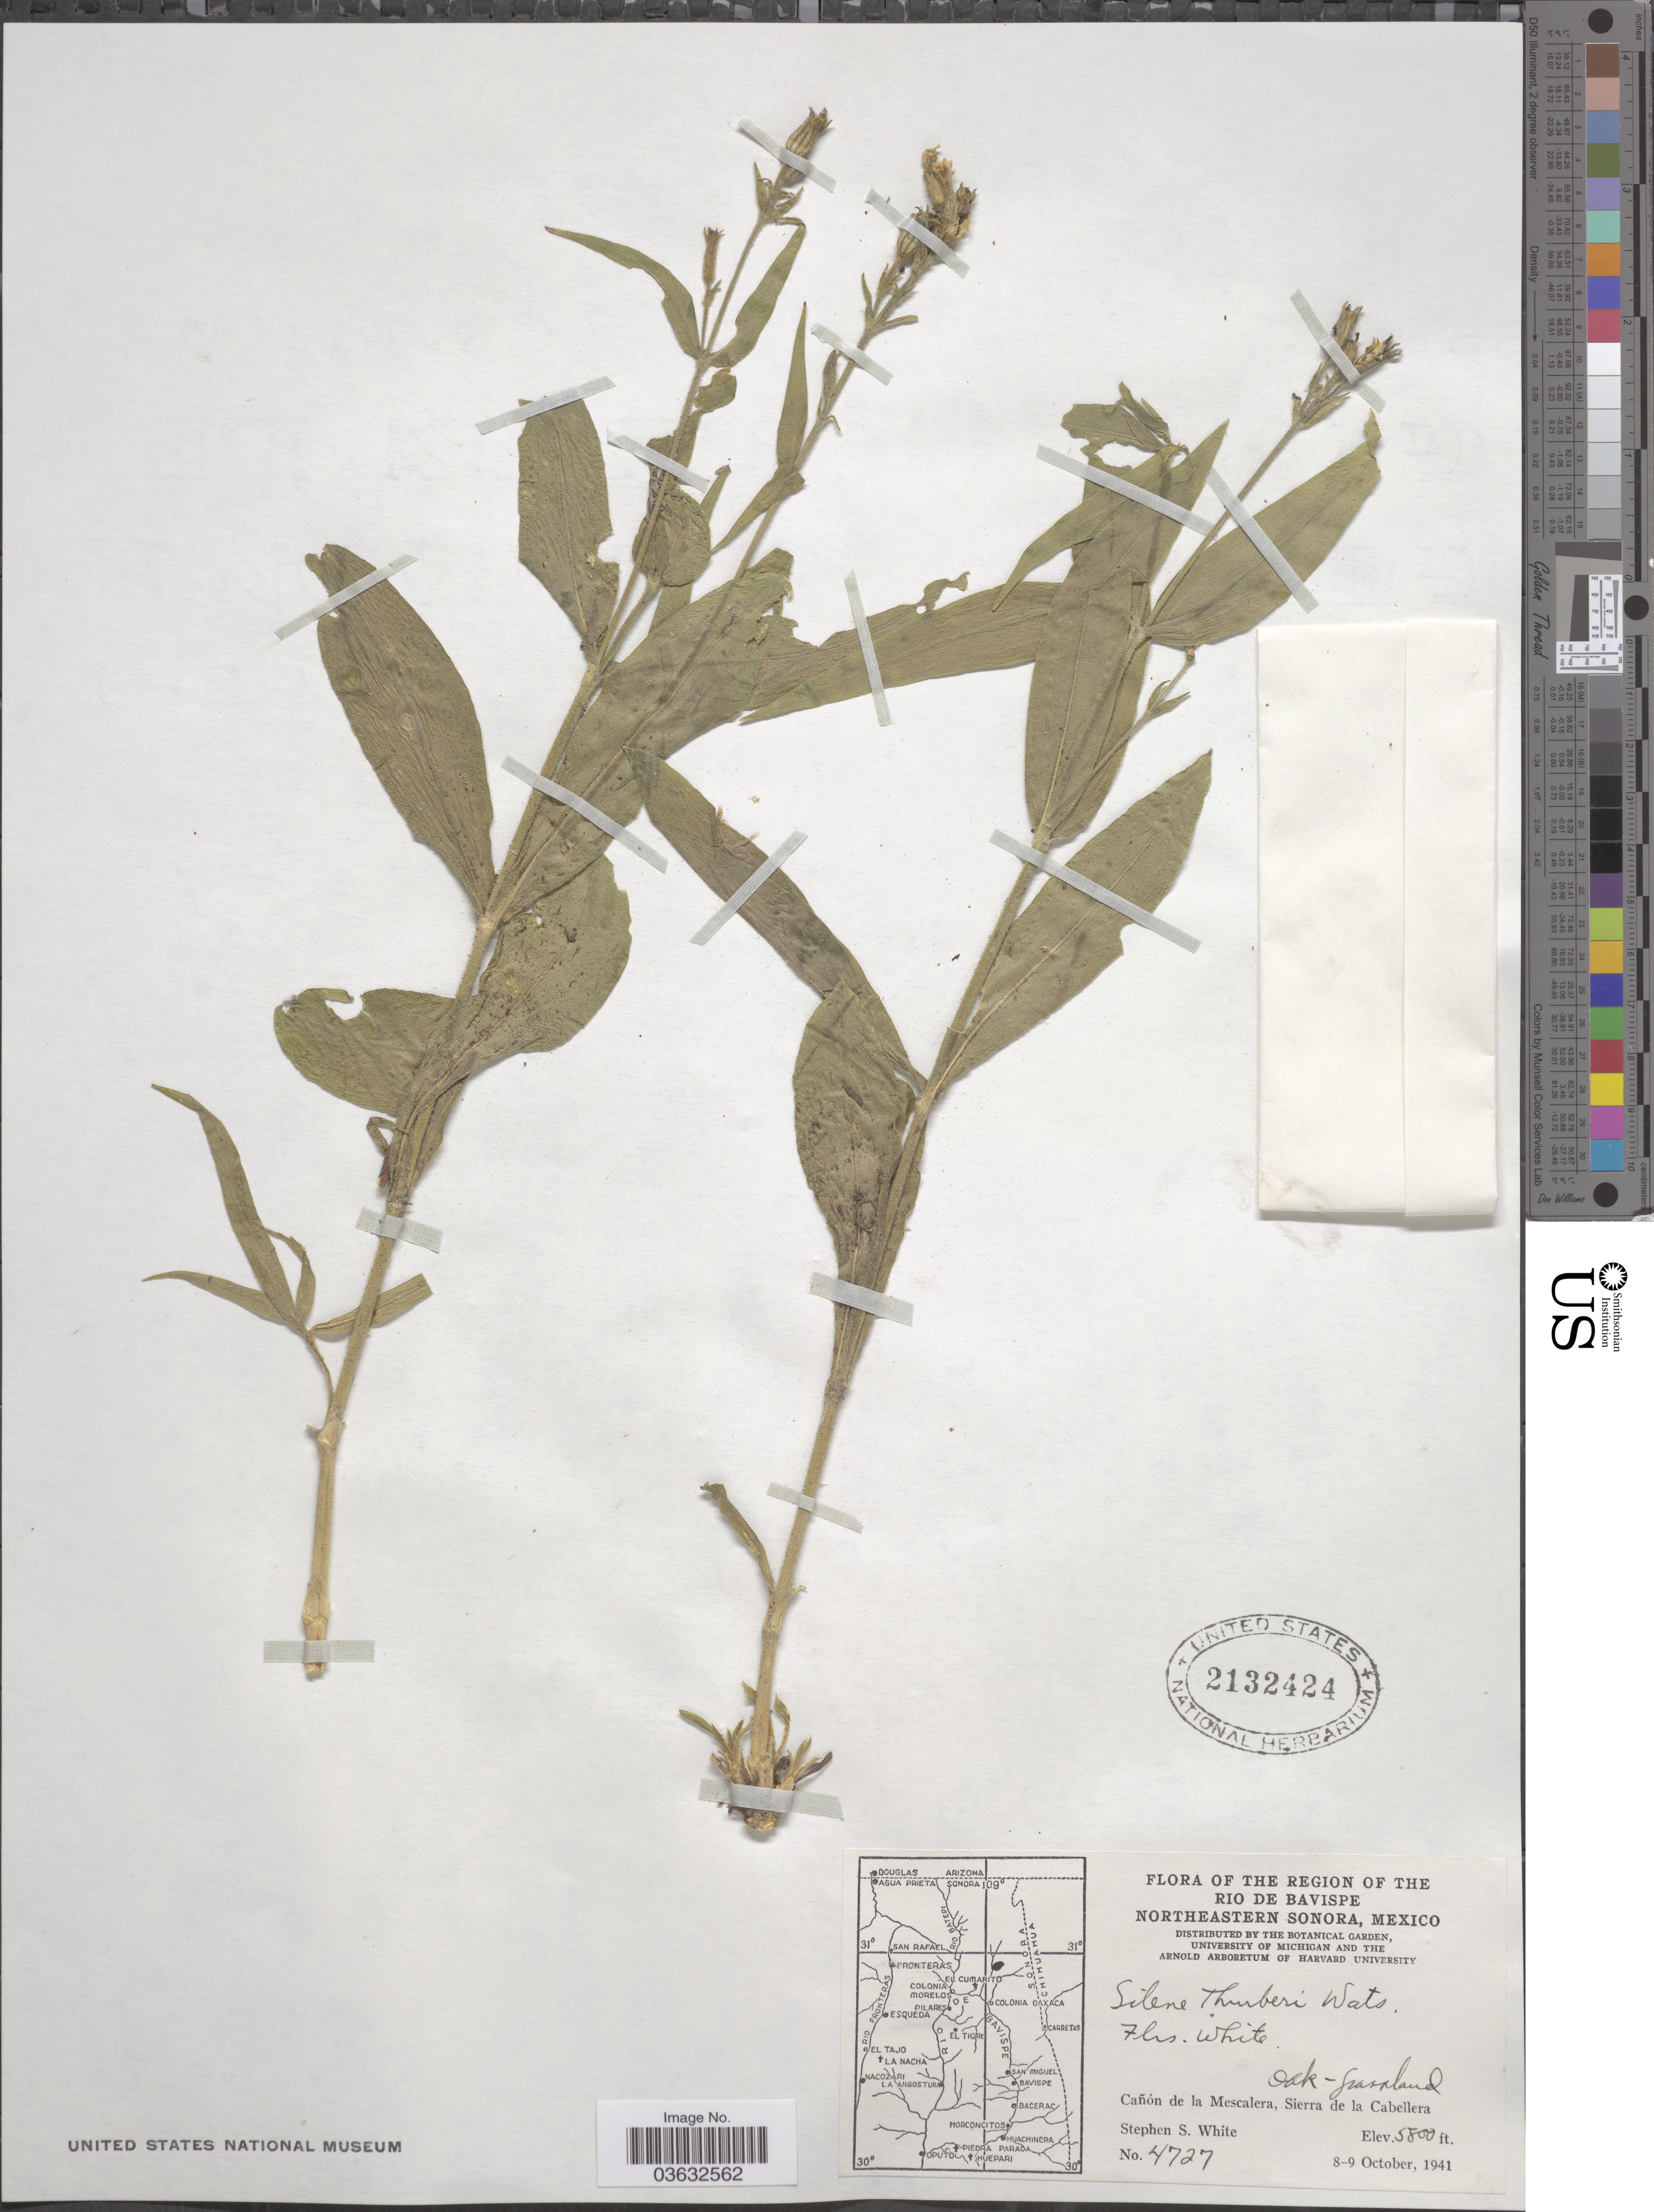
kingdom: Plantae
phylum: Tracheophyta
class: Magnoliopsida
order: Caryophyllales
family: Caryophyllaceae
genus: Silene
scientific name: Silene thurberi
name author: S. Watson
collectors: S. S. White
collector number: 4727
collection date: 1941-10-08/1941-10-09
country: Mexico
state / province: Sonora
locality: The Region of the Rio de Bavispe. Northeastern Sonora. Cañon de la Mescalera, Sierra de la Cabellera.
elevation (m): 1768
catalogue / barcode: US 2132424